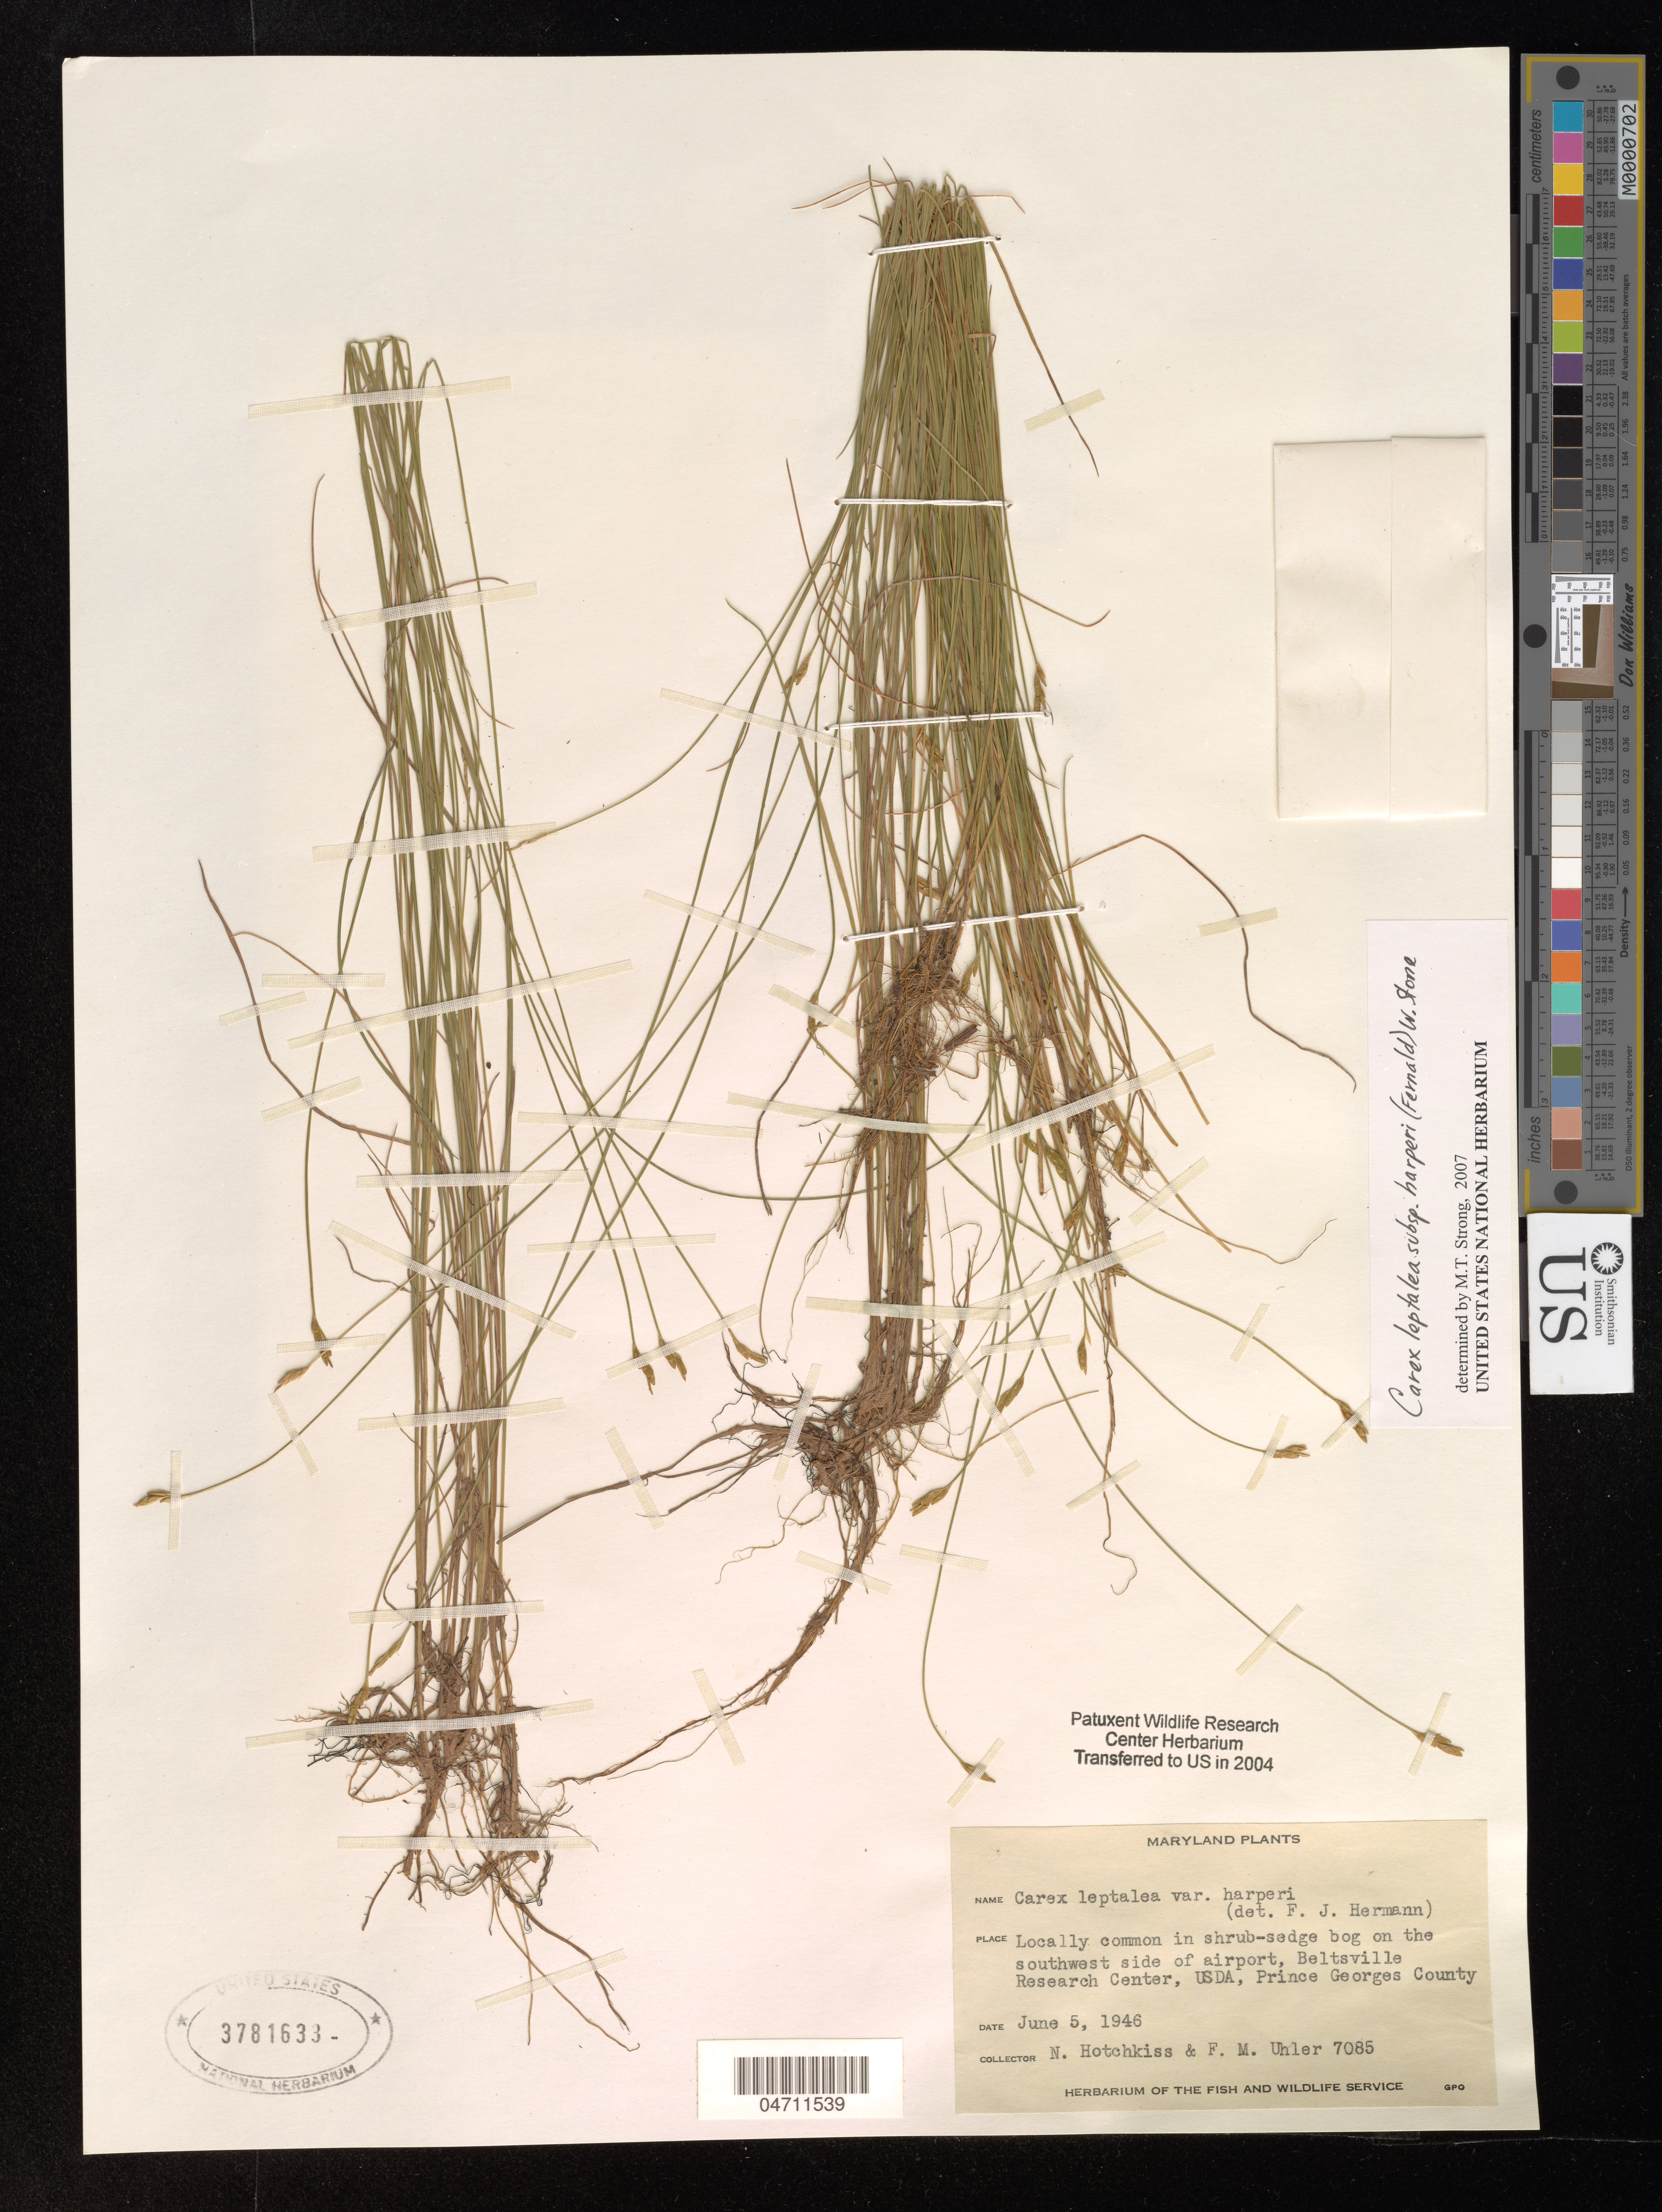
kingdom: Plantae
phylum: Tracheophyta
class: Liliopsida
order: Poales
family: Cyperaceae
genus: Carex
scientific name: Carex leptalea subsp. harperi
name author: (Fernald) Calder & Roy L. Taylor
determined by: Strong, Mark T., (BOT), Smithsonian Institution - National Museum of Natural History (UNITED STATES)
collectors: N. Hotchkiss & F. M. Uhler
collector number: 7085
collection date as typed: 05 Jun 1946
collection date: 1946-06-05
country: United States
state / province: Maryland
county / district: Prince George's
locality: Southwest side of airport, Beltsville Research Center, USDA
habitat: Shrub-sedge bog on the SW side of airport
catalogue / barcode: US 3781633